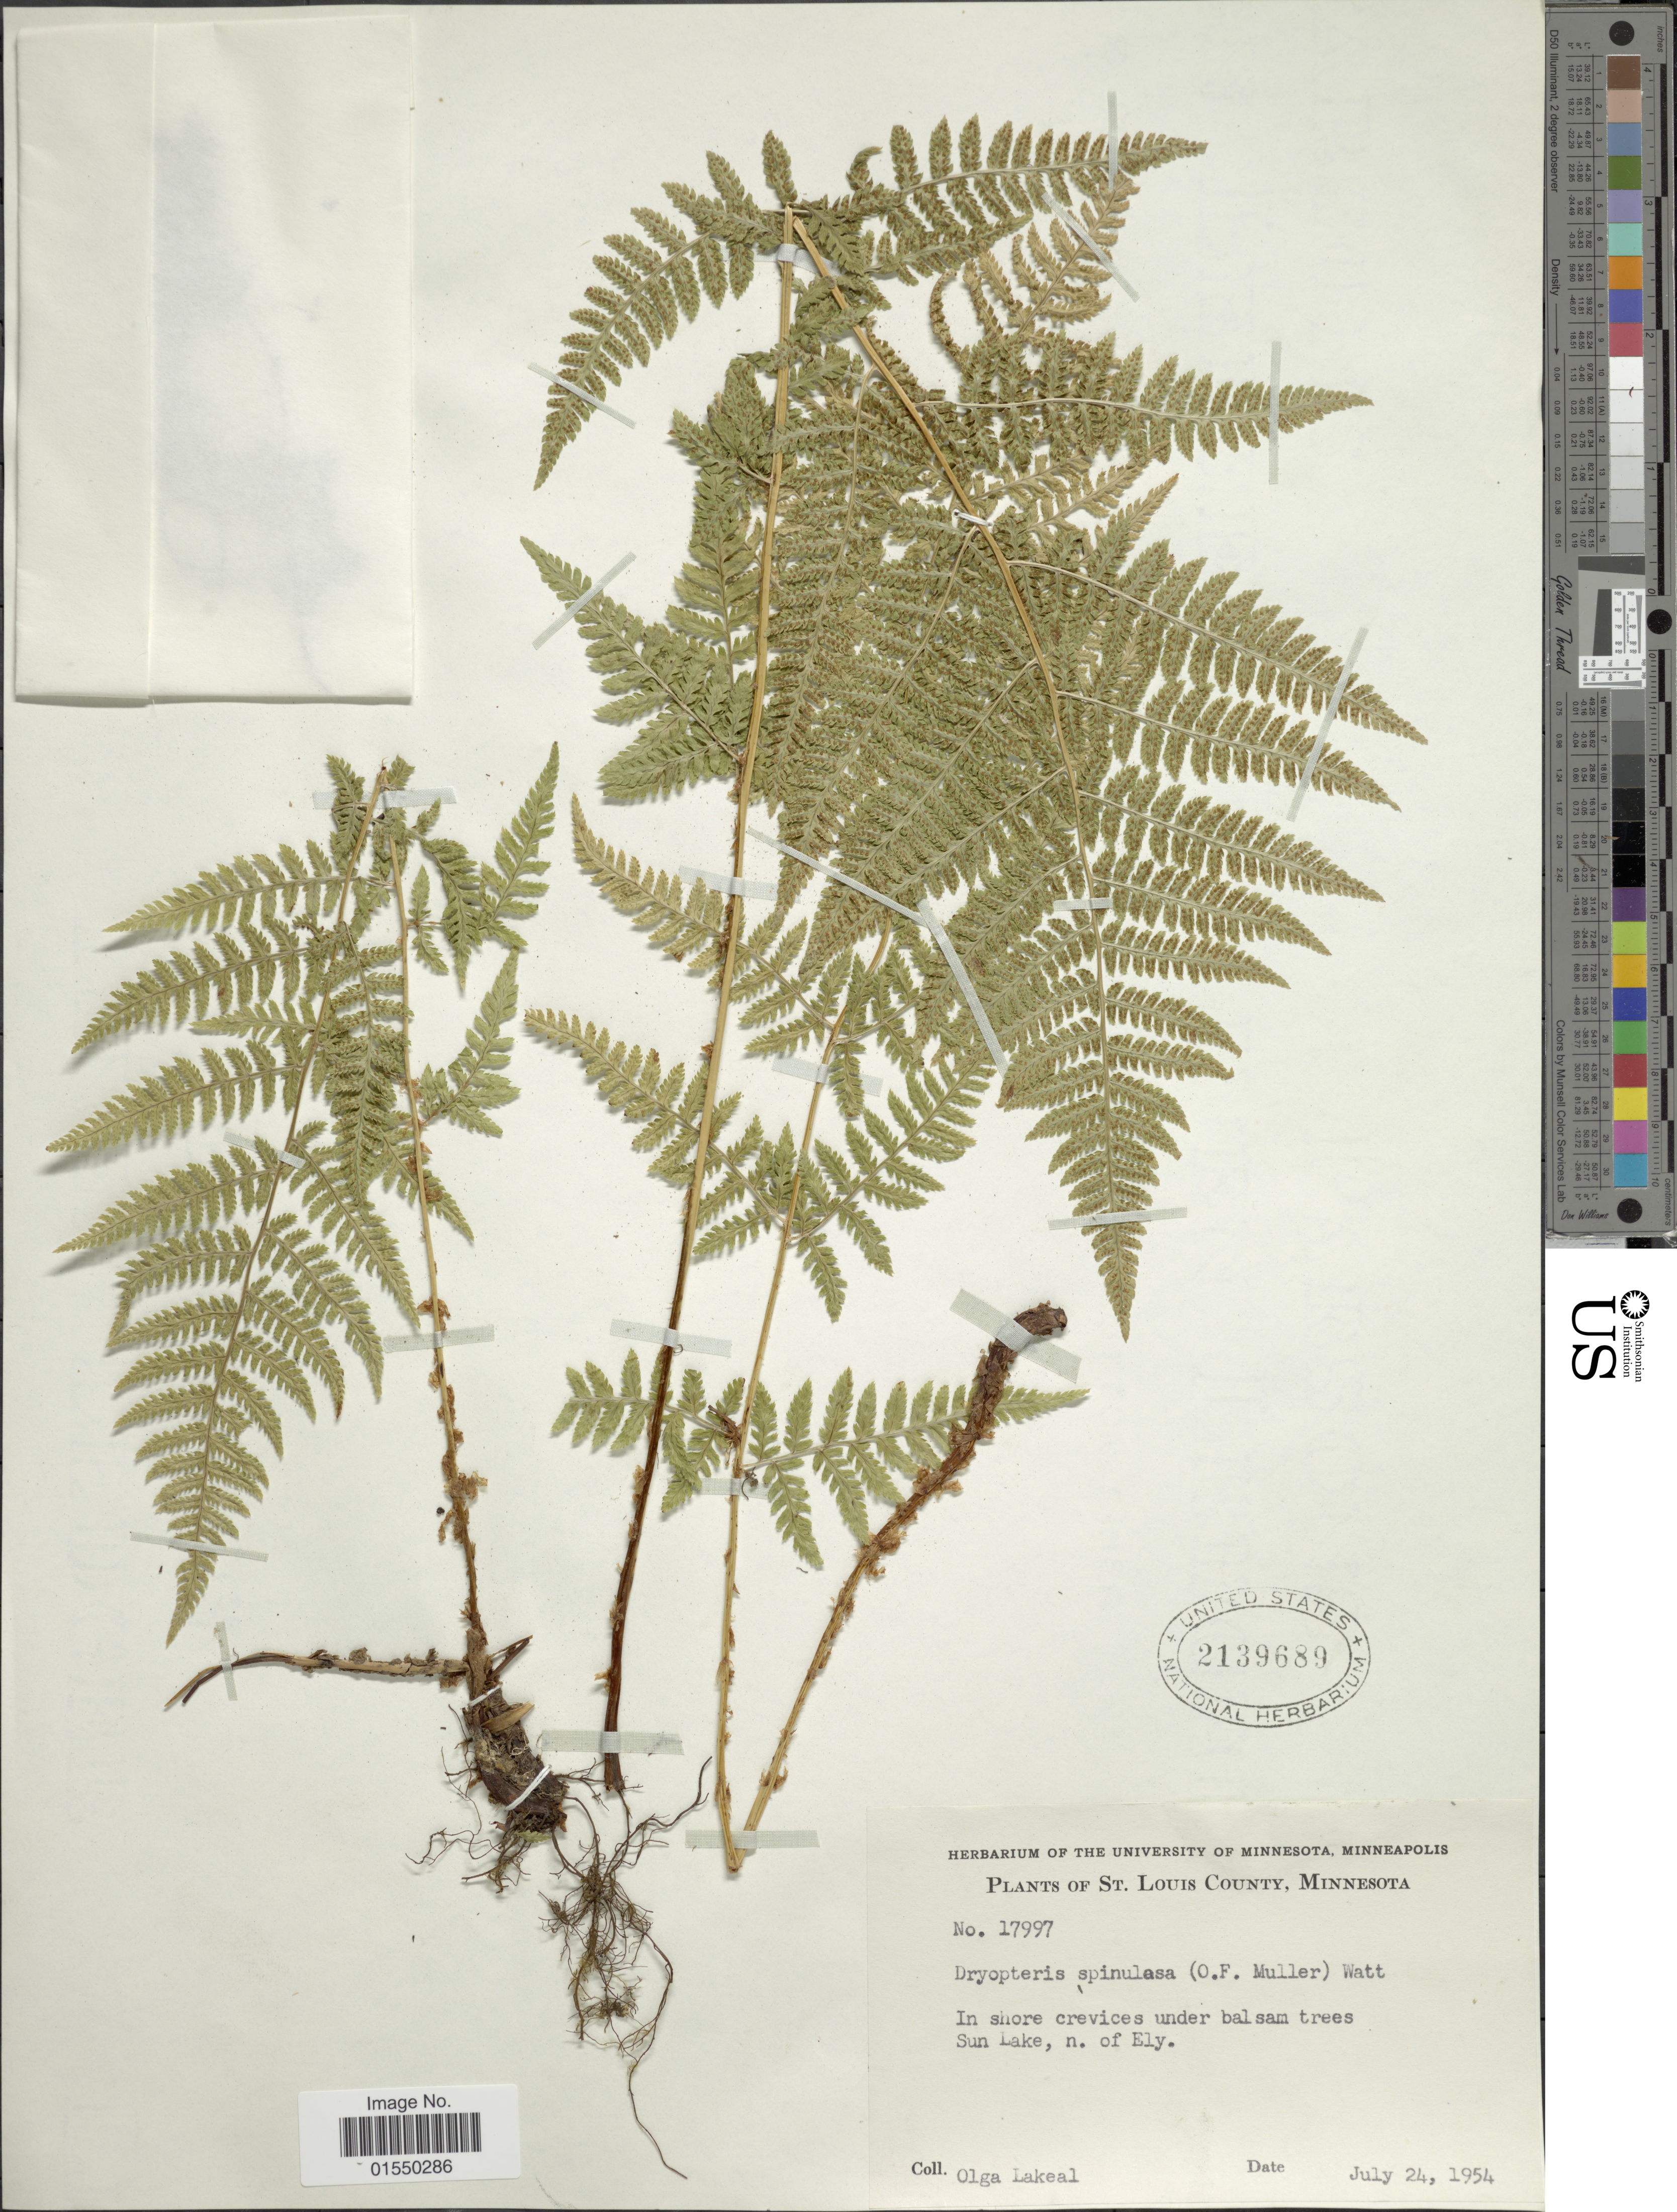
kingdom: Plantae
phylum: Tracheophyta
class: Polypodiopsida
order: Polypodiales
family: Dryopteridaceae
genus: Dryopteris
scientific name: Dryopteris carthusiana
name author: (Villars) H.P. Fuchs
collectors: O. Lakela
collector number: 17997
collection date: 1954-07-24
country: United States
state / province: Minnesota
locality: St. Louis County, Sun Lake, n. of Ely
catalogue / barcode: US 2139689